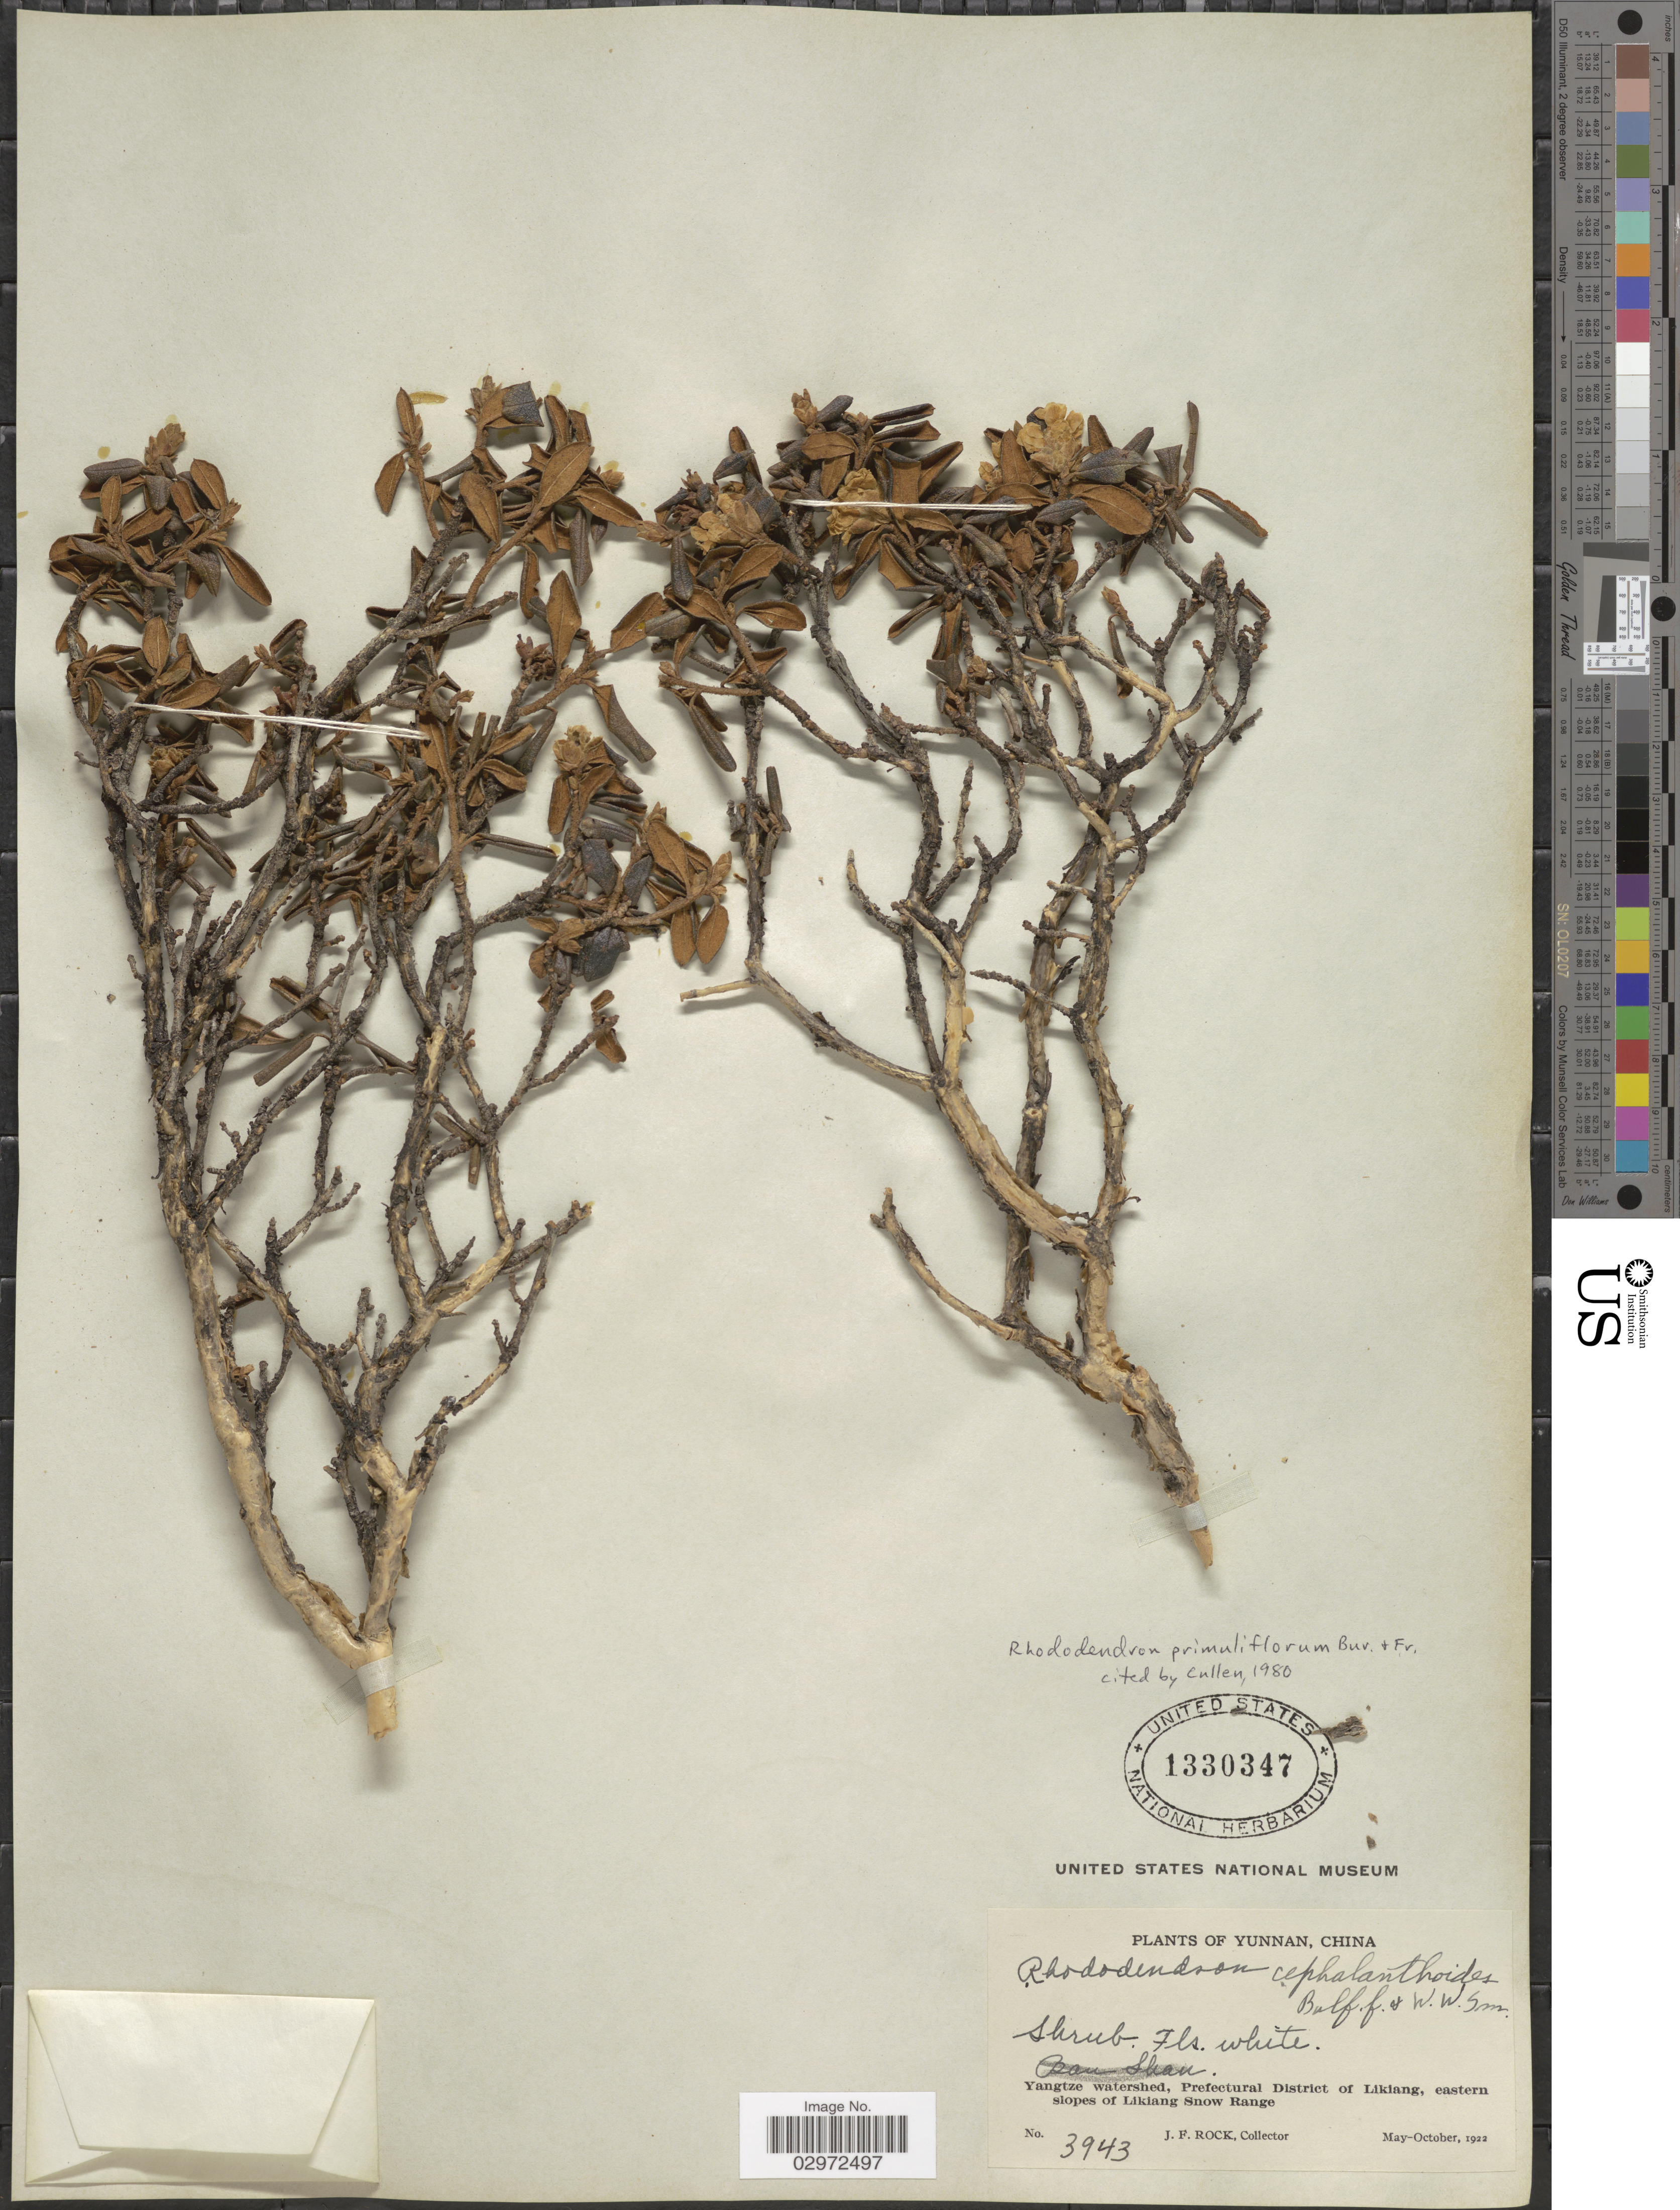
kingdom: Plantae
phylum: Tracheophyta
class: Magnoliopsida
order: Ericales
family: Ericaceae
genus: Rhododendron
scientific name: Rhododendron primuliflorum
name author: É. Bureau & Franch.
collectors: J. Rock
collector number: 3943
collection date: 1922-05/1922-10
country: China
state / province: Yunnan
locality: Yangtze watershed, Prefectural District of Likiang, eastern slopes of Likiang Snow Range.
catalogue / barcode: US 1330347